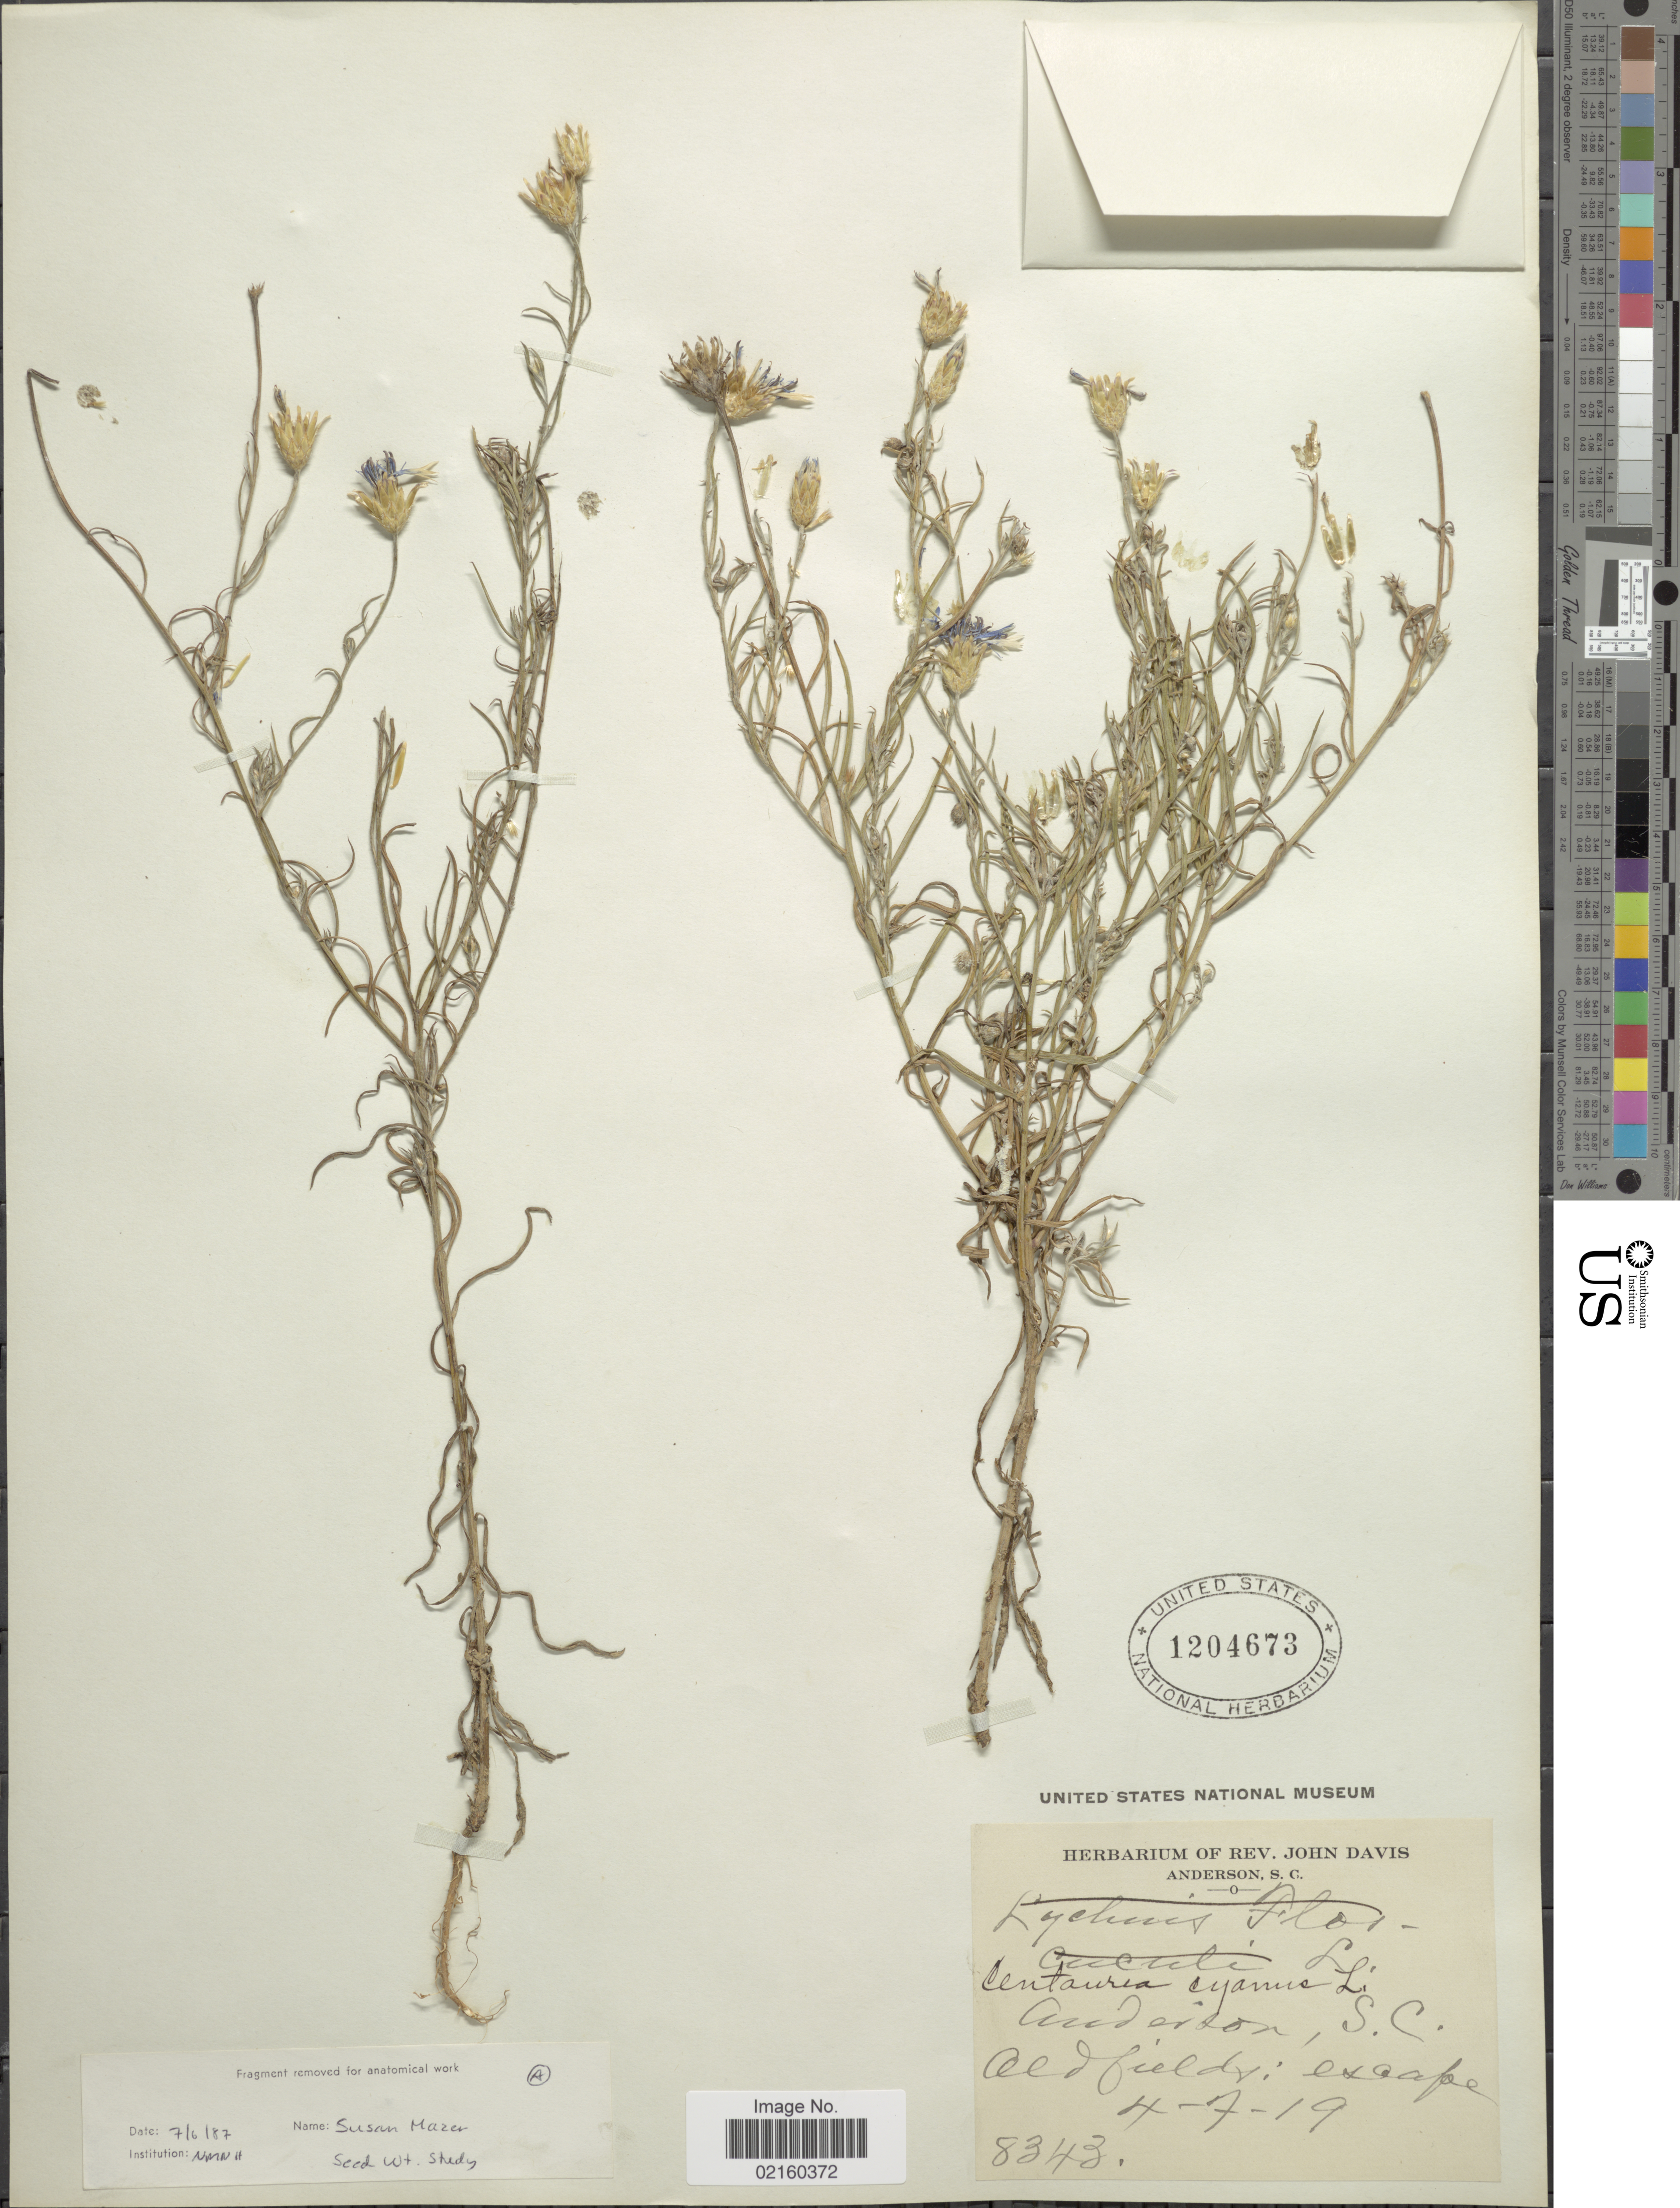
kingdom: Plantae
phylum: Tracheophyta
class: Magnoliopsida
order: Asterales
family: Asteraceae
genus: Centaurea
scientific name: Centaurea cyanus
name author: L.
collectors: ex herb. Rev. John Davis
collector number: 8343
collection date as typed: Transcribed d/m/y: 7/4/19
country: United States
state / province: South Carolina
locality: Anderson, S. C.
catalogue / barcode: US 1204673